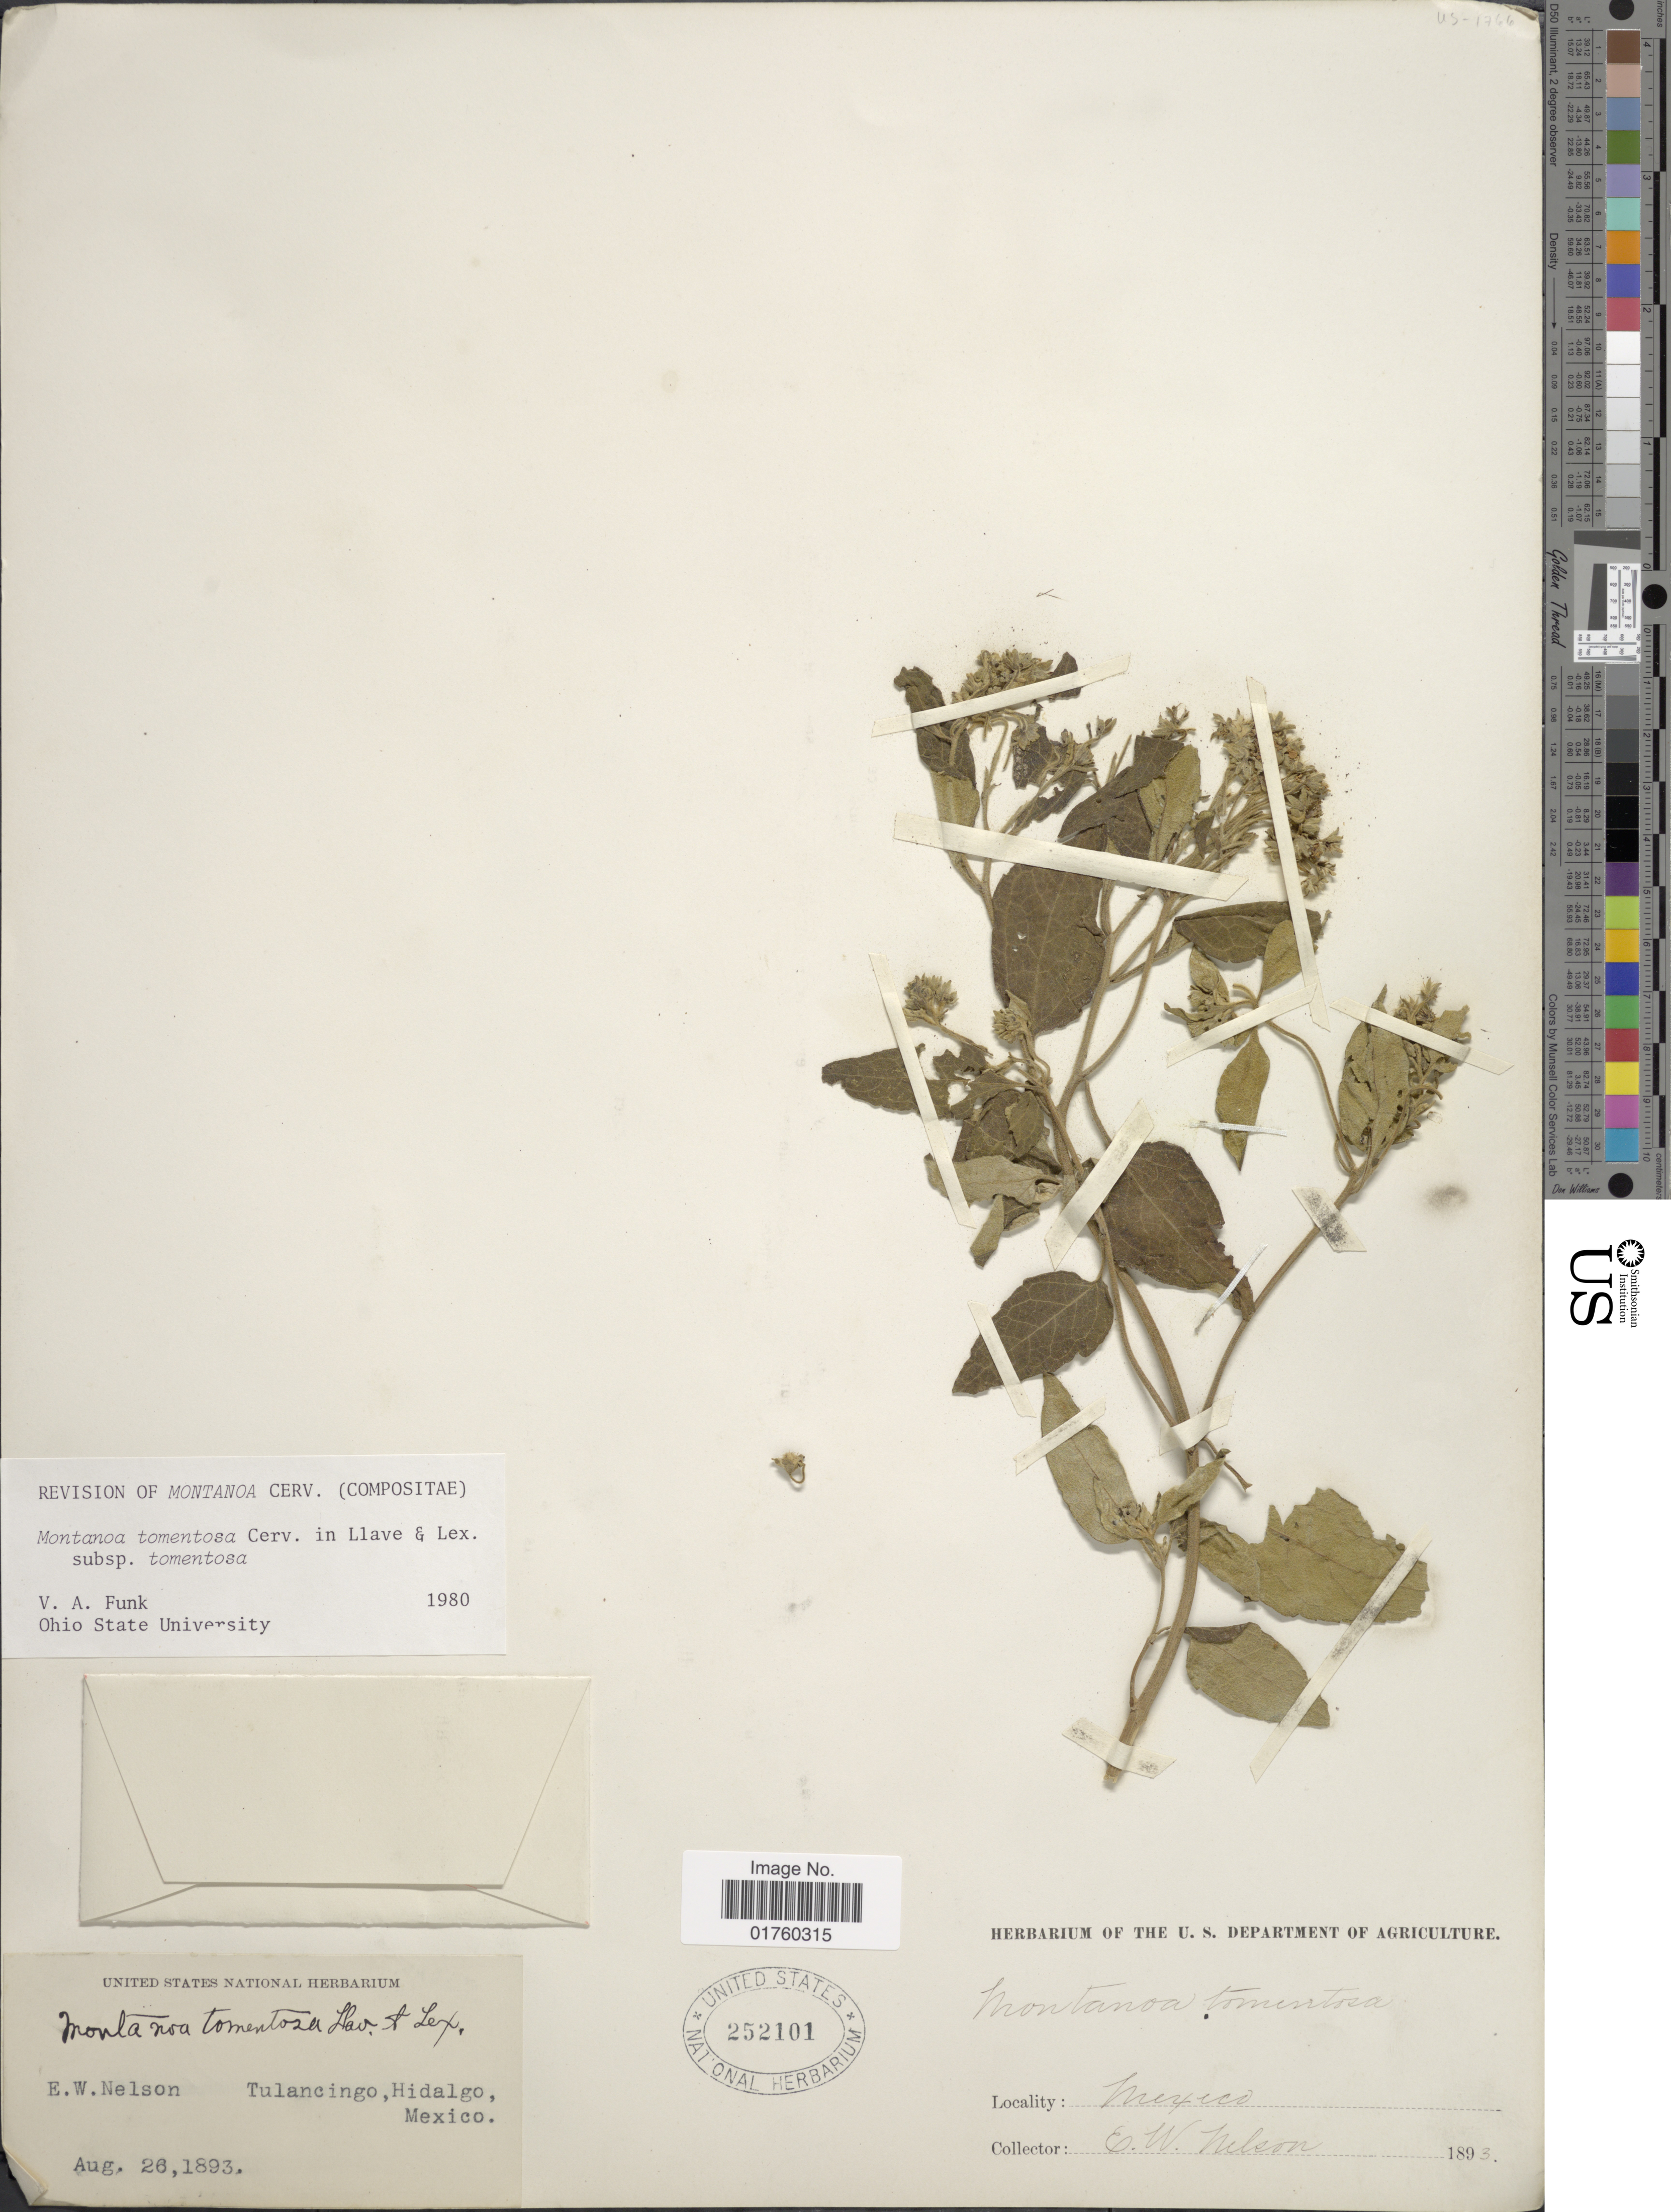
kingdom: Plantae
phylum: Tracheophyta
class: Magnoliopsida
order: Asterales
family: Asteraceae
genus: Montanoa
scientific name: Montanoa tomentosa subsp. tomentosa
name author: Cerv.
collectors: E. W. Nelson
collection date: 1893-08-26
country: Mexico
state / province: Hidalgo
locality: Tulancingo.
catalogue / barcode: US 252101